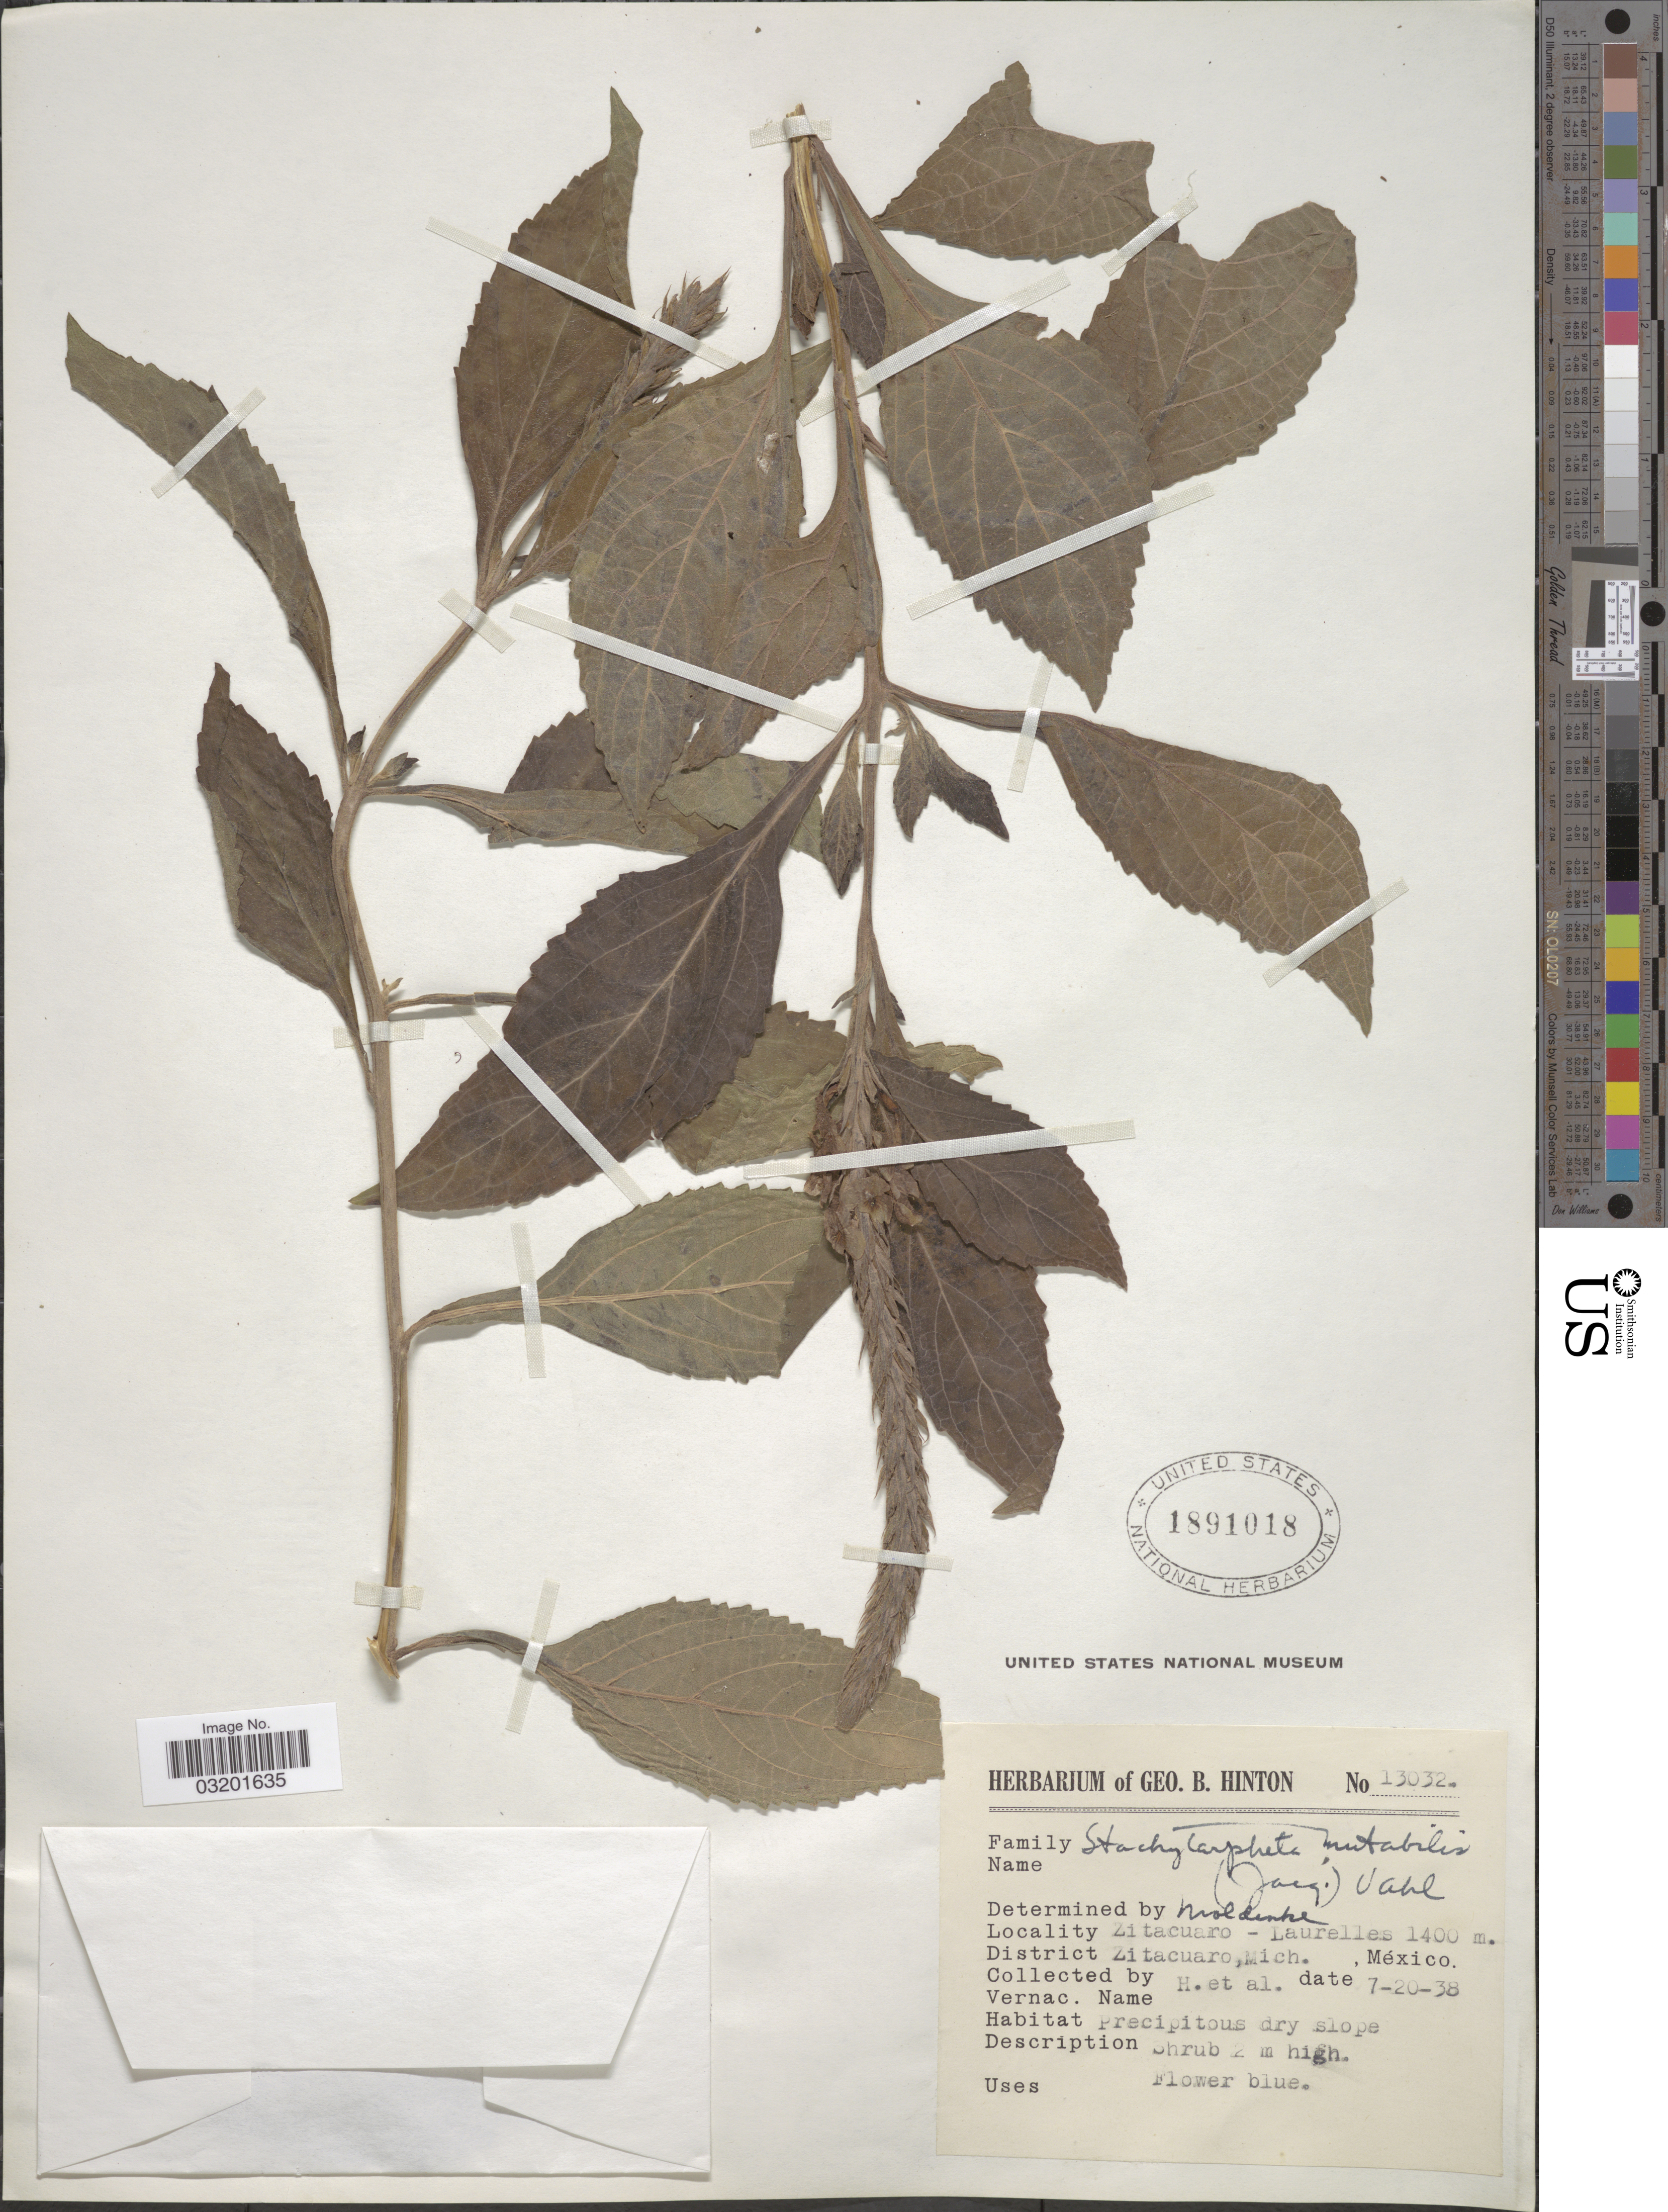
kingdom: Plantae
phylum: Tracheophyta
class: Magnoliopsida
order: Lamiales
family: Verbenaceae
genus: Stachytarpheta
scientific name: Stachytarpheta mutabilis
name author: (Jacq.) Vahl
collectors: G. B. Hinton & et al.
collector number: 13032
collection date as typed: Transcribed d/m/y: 20/7/38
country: Mexico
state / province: Michoacán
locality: Zitacuaro-Laurelles. District Zitacuaro, Mich.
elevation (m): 1400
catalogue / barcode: US 1891018